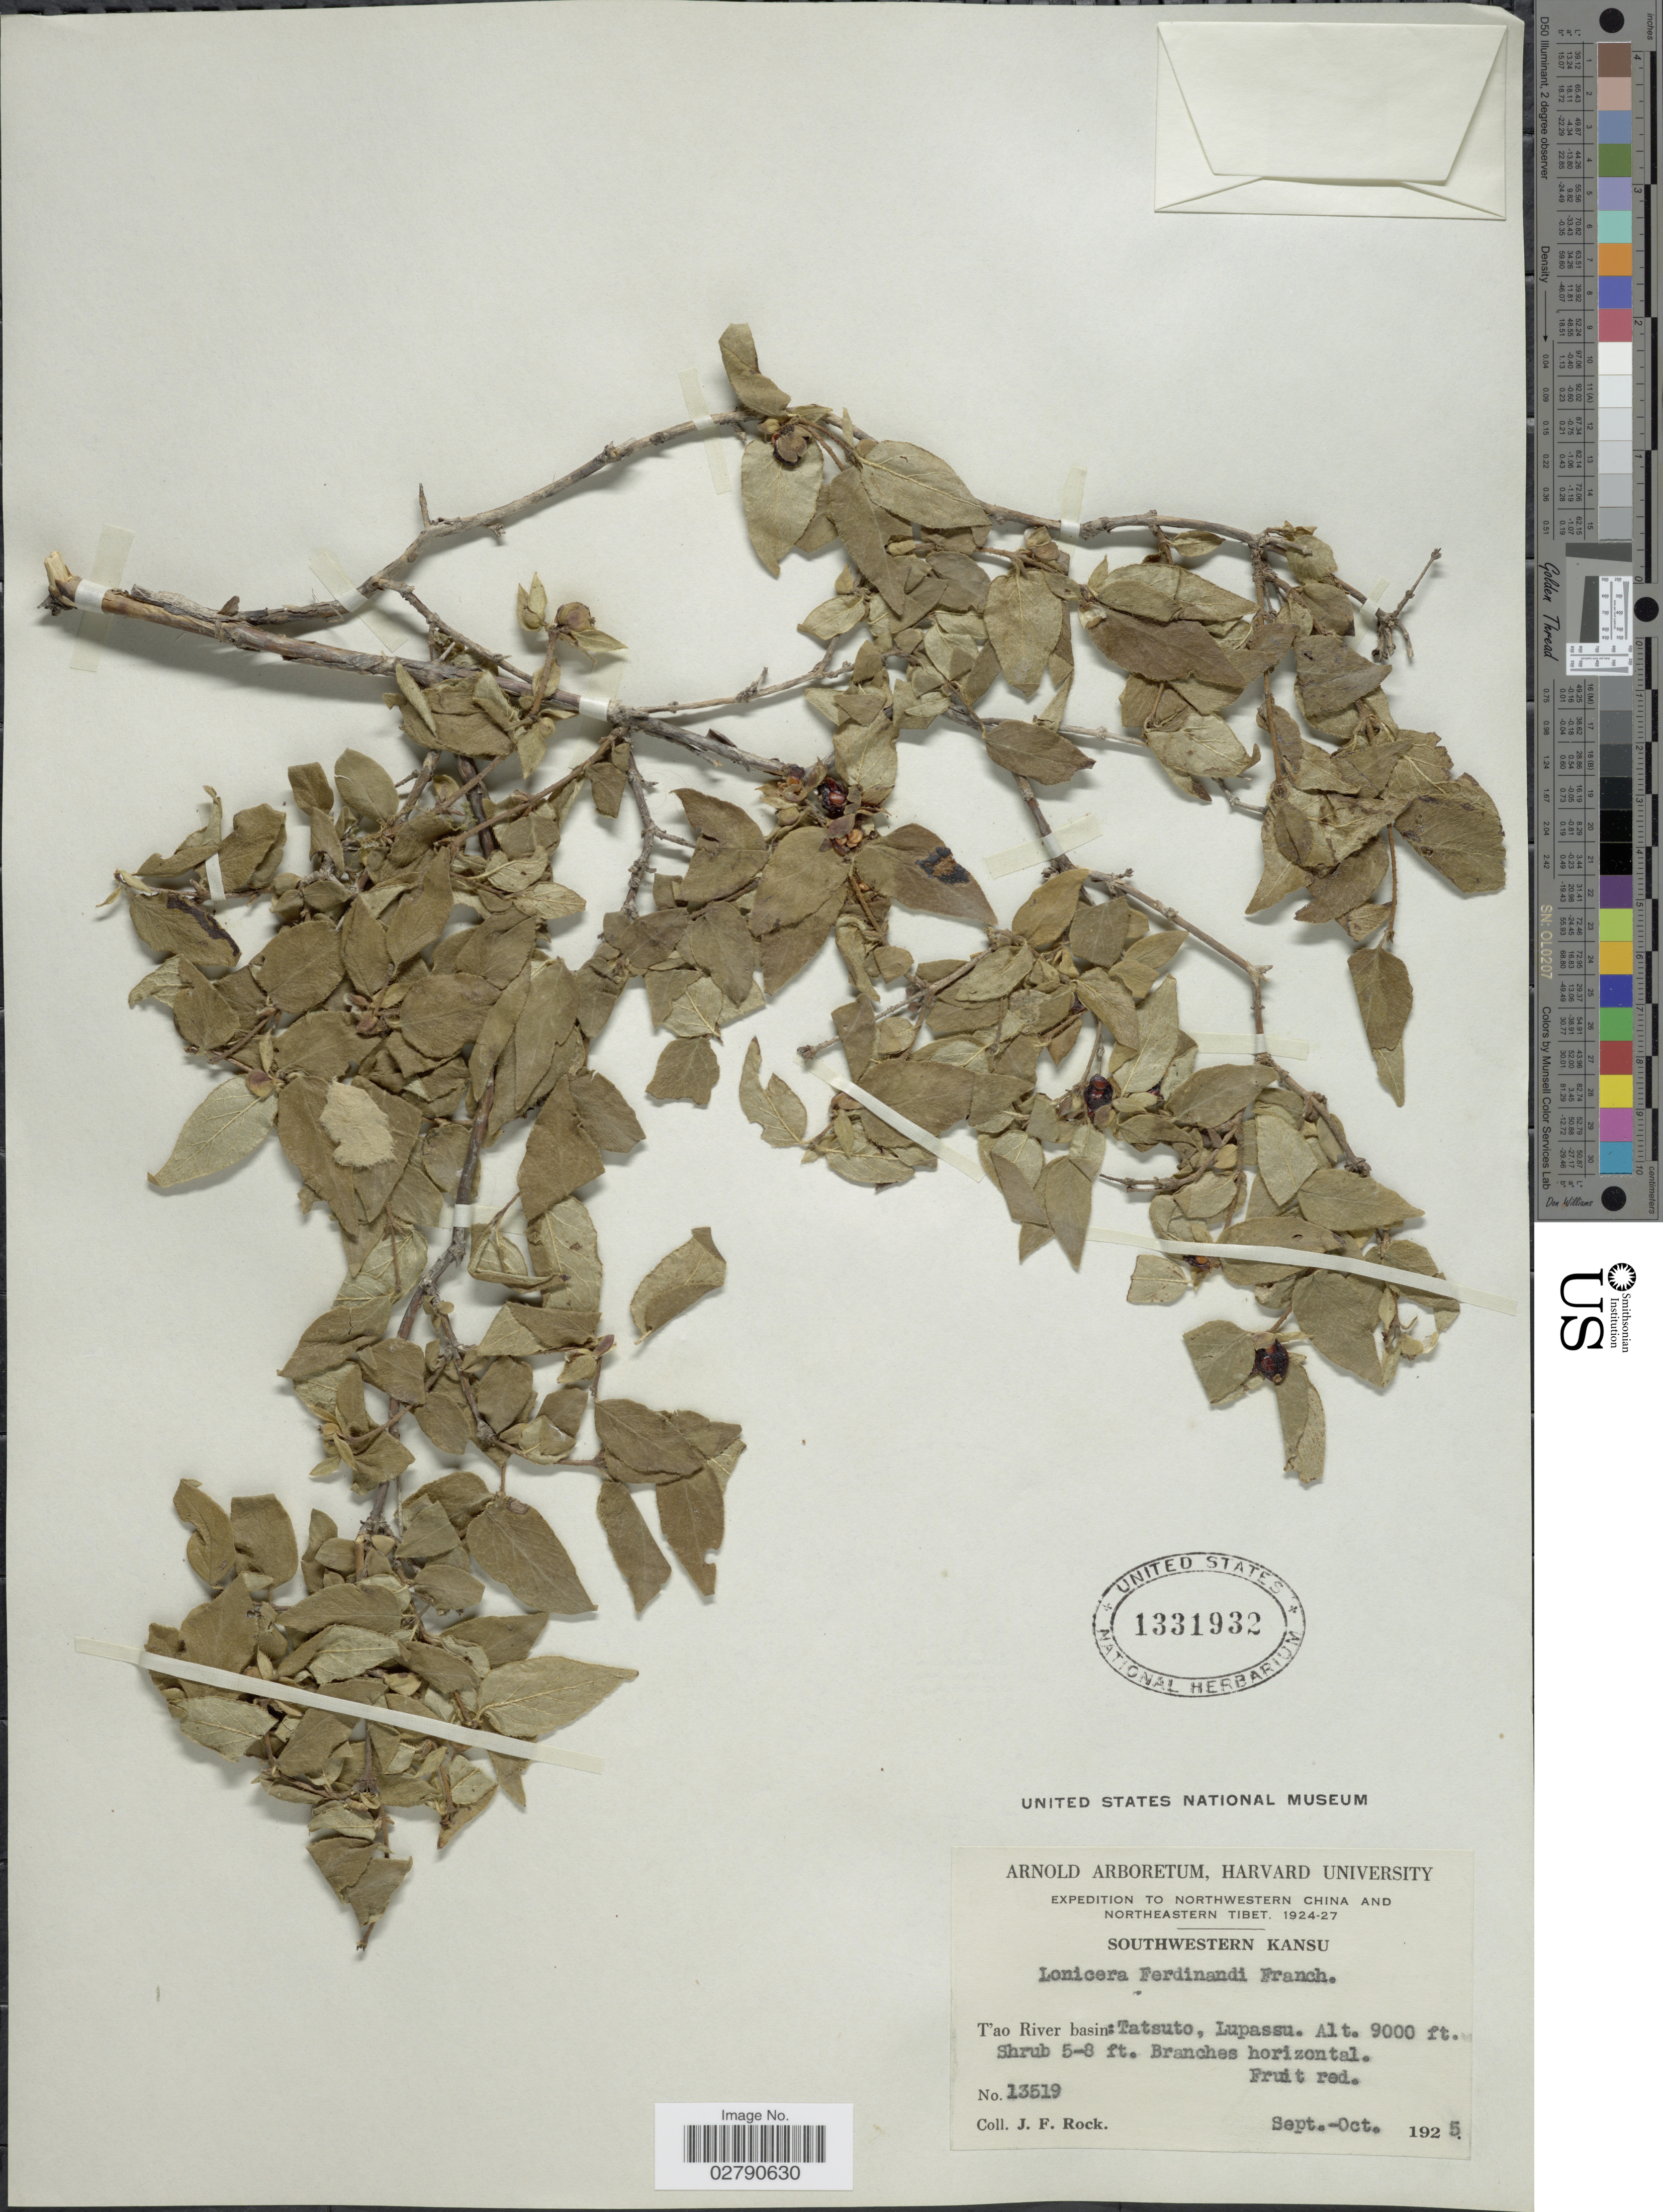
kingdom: Plantae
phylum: Tracheophyta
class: Magnoliopsida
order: Dipsacales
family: Caprifoliaceae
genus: Lonicera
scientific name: Lonicera ferdinandi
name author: Franch.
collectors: J. Rock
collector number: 13519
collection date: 1925-09/1925-10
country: China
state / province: Gansu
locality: Northwestern China and Northeastern Tibet. Southwestern Kansu. T'ao River basin: Tatsuto, Lupassu.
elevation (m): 2743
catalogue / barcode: US 1331932